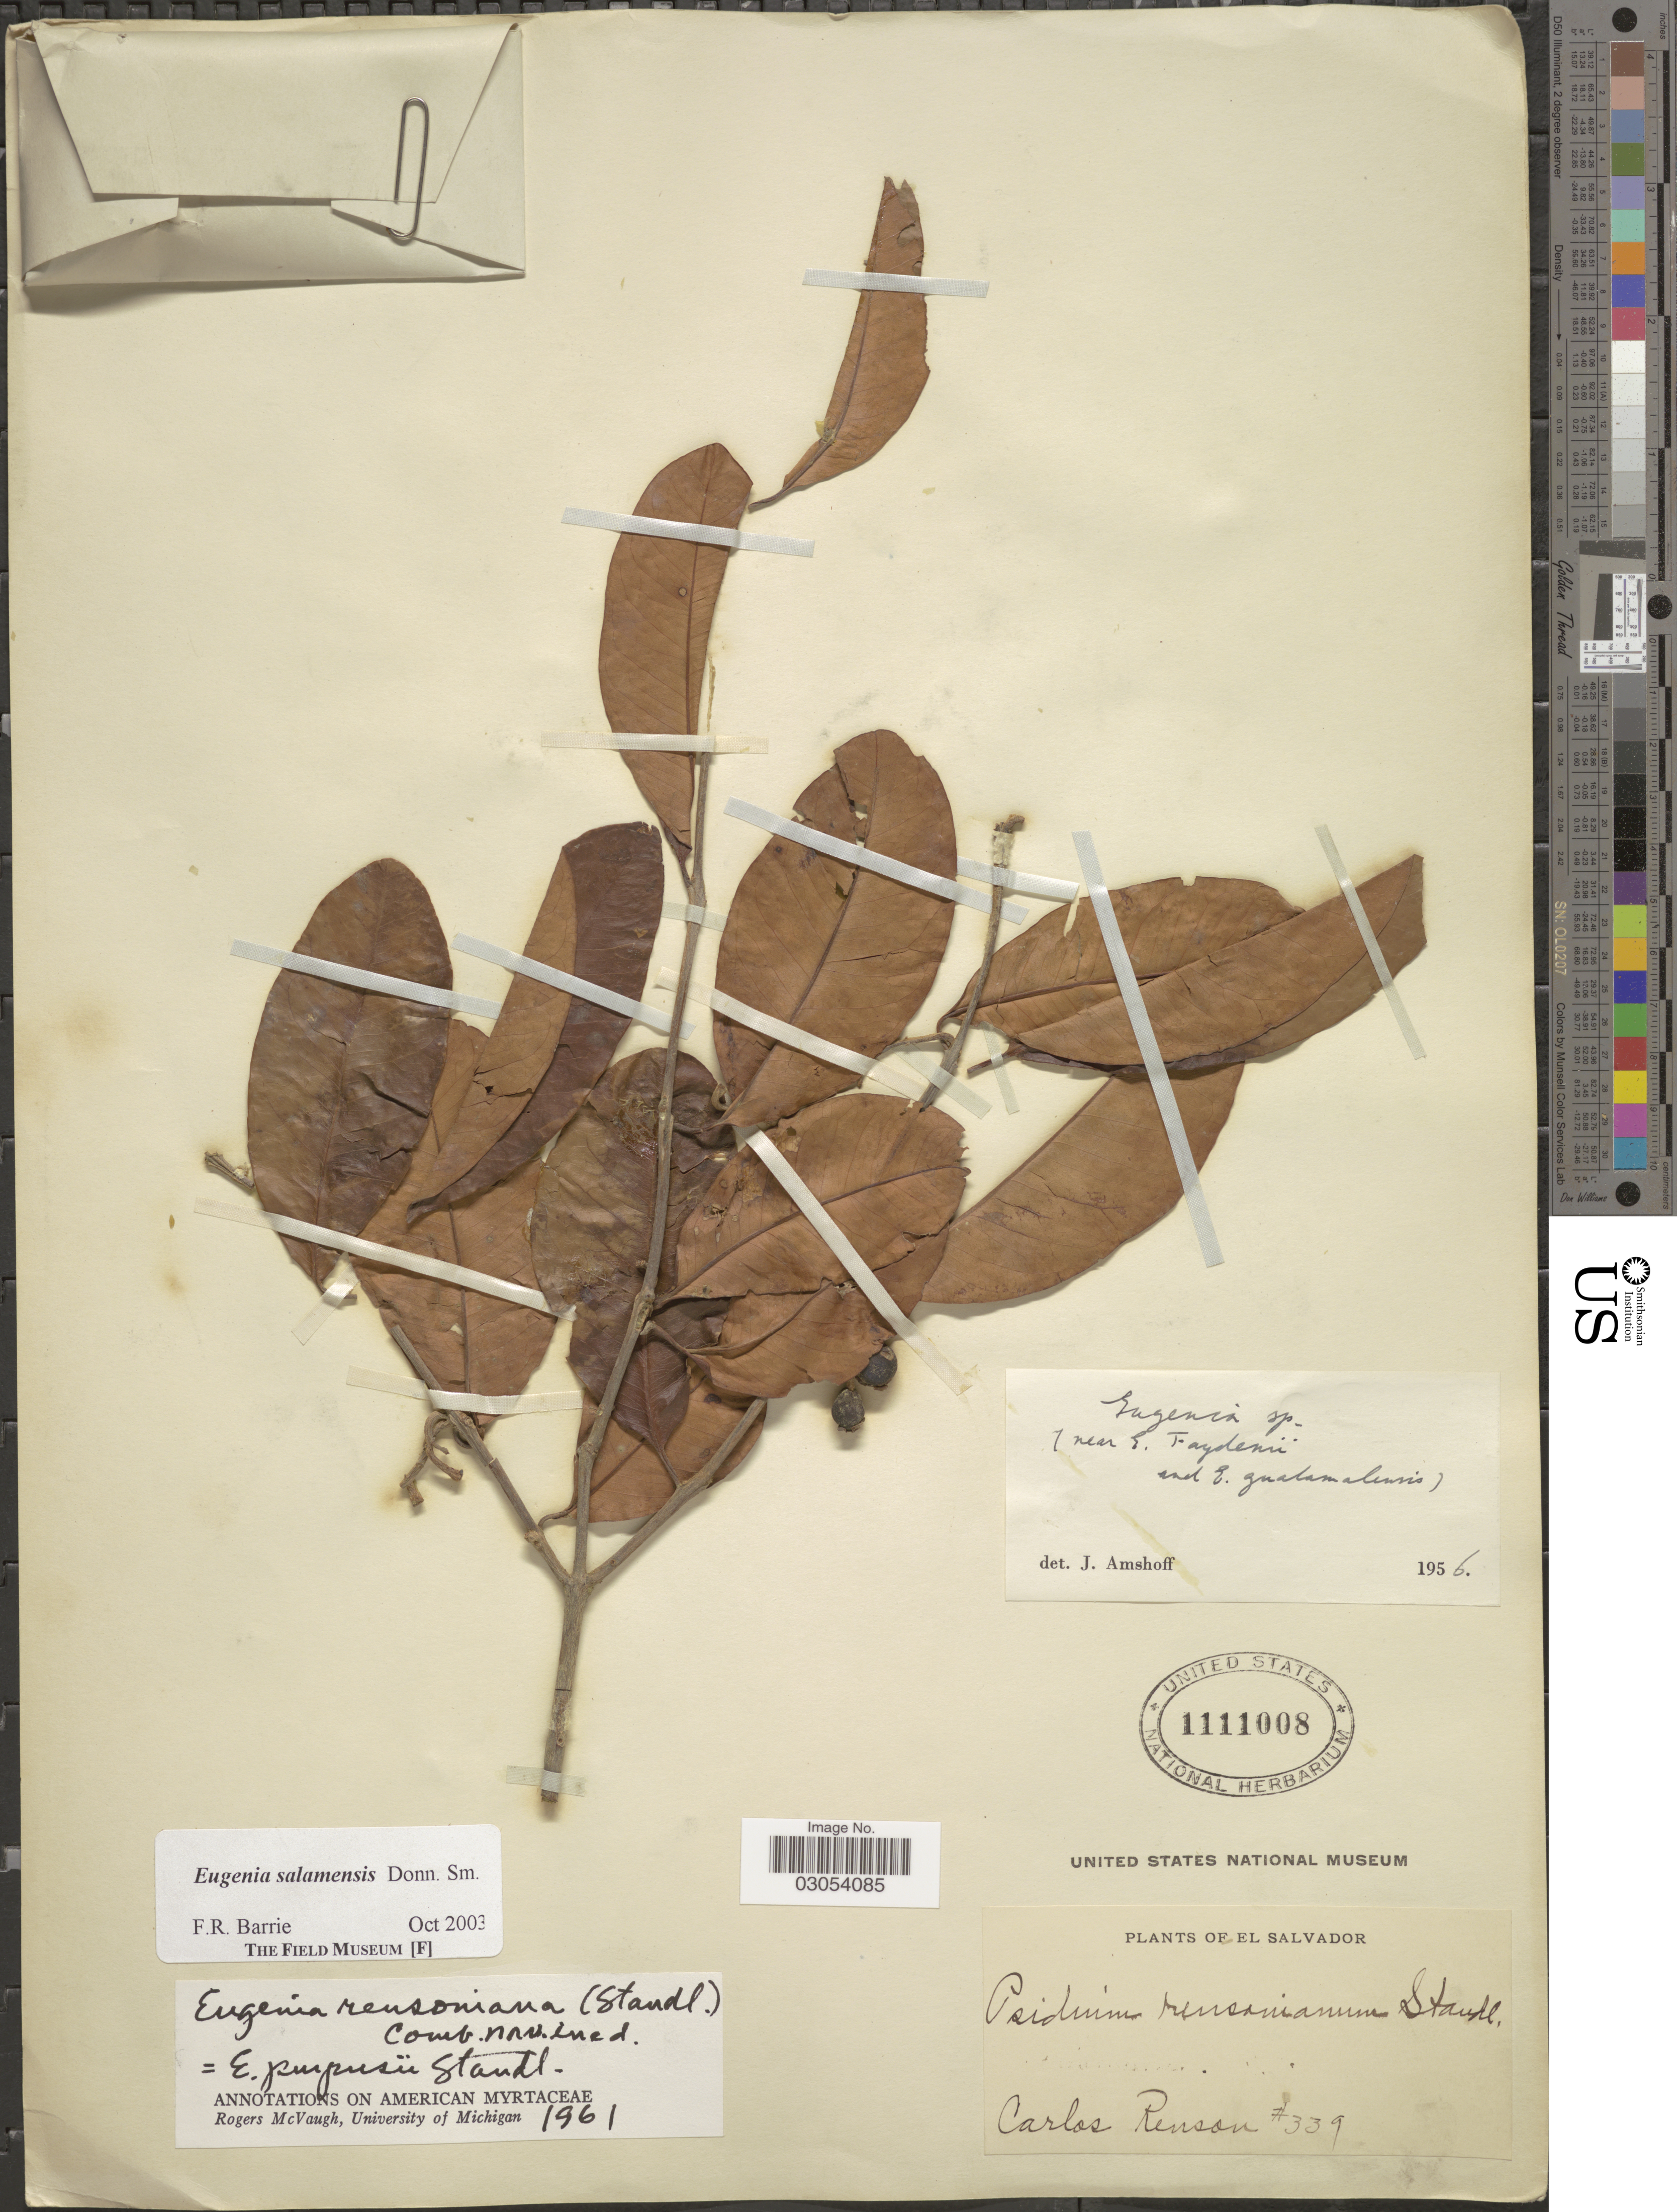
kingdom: Plantae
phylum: Tracheophyta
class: Magnoliopsida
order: Myrtales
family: Myrtaceae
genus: Eugenia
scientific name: Eugenia salamensis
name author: Donn. Sm.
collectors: C. Renson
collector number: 339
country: El Salvador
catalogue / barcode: US 1111008